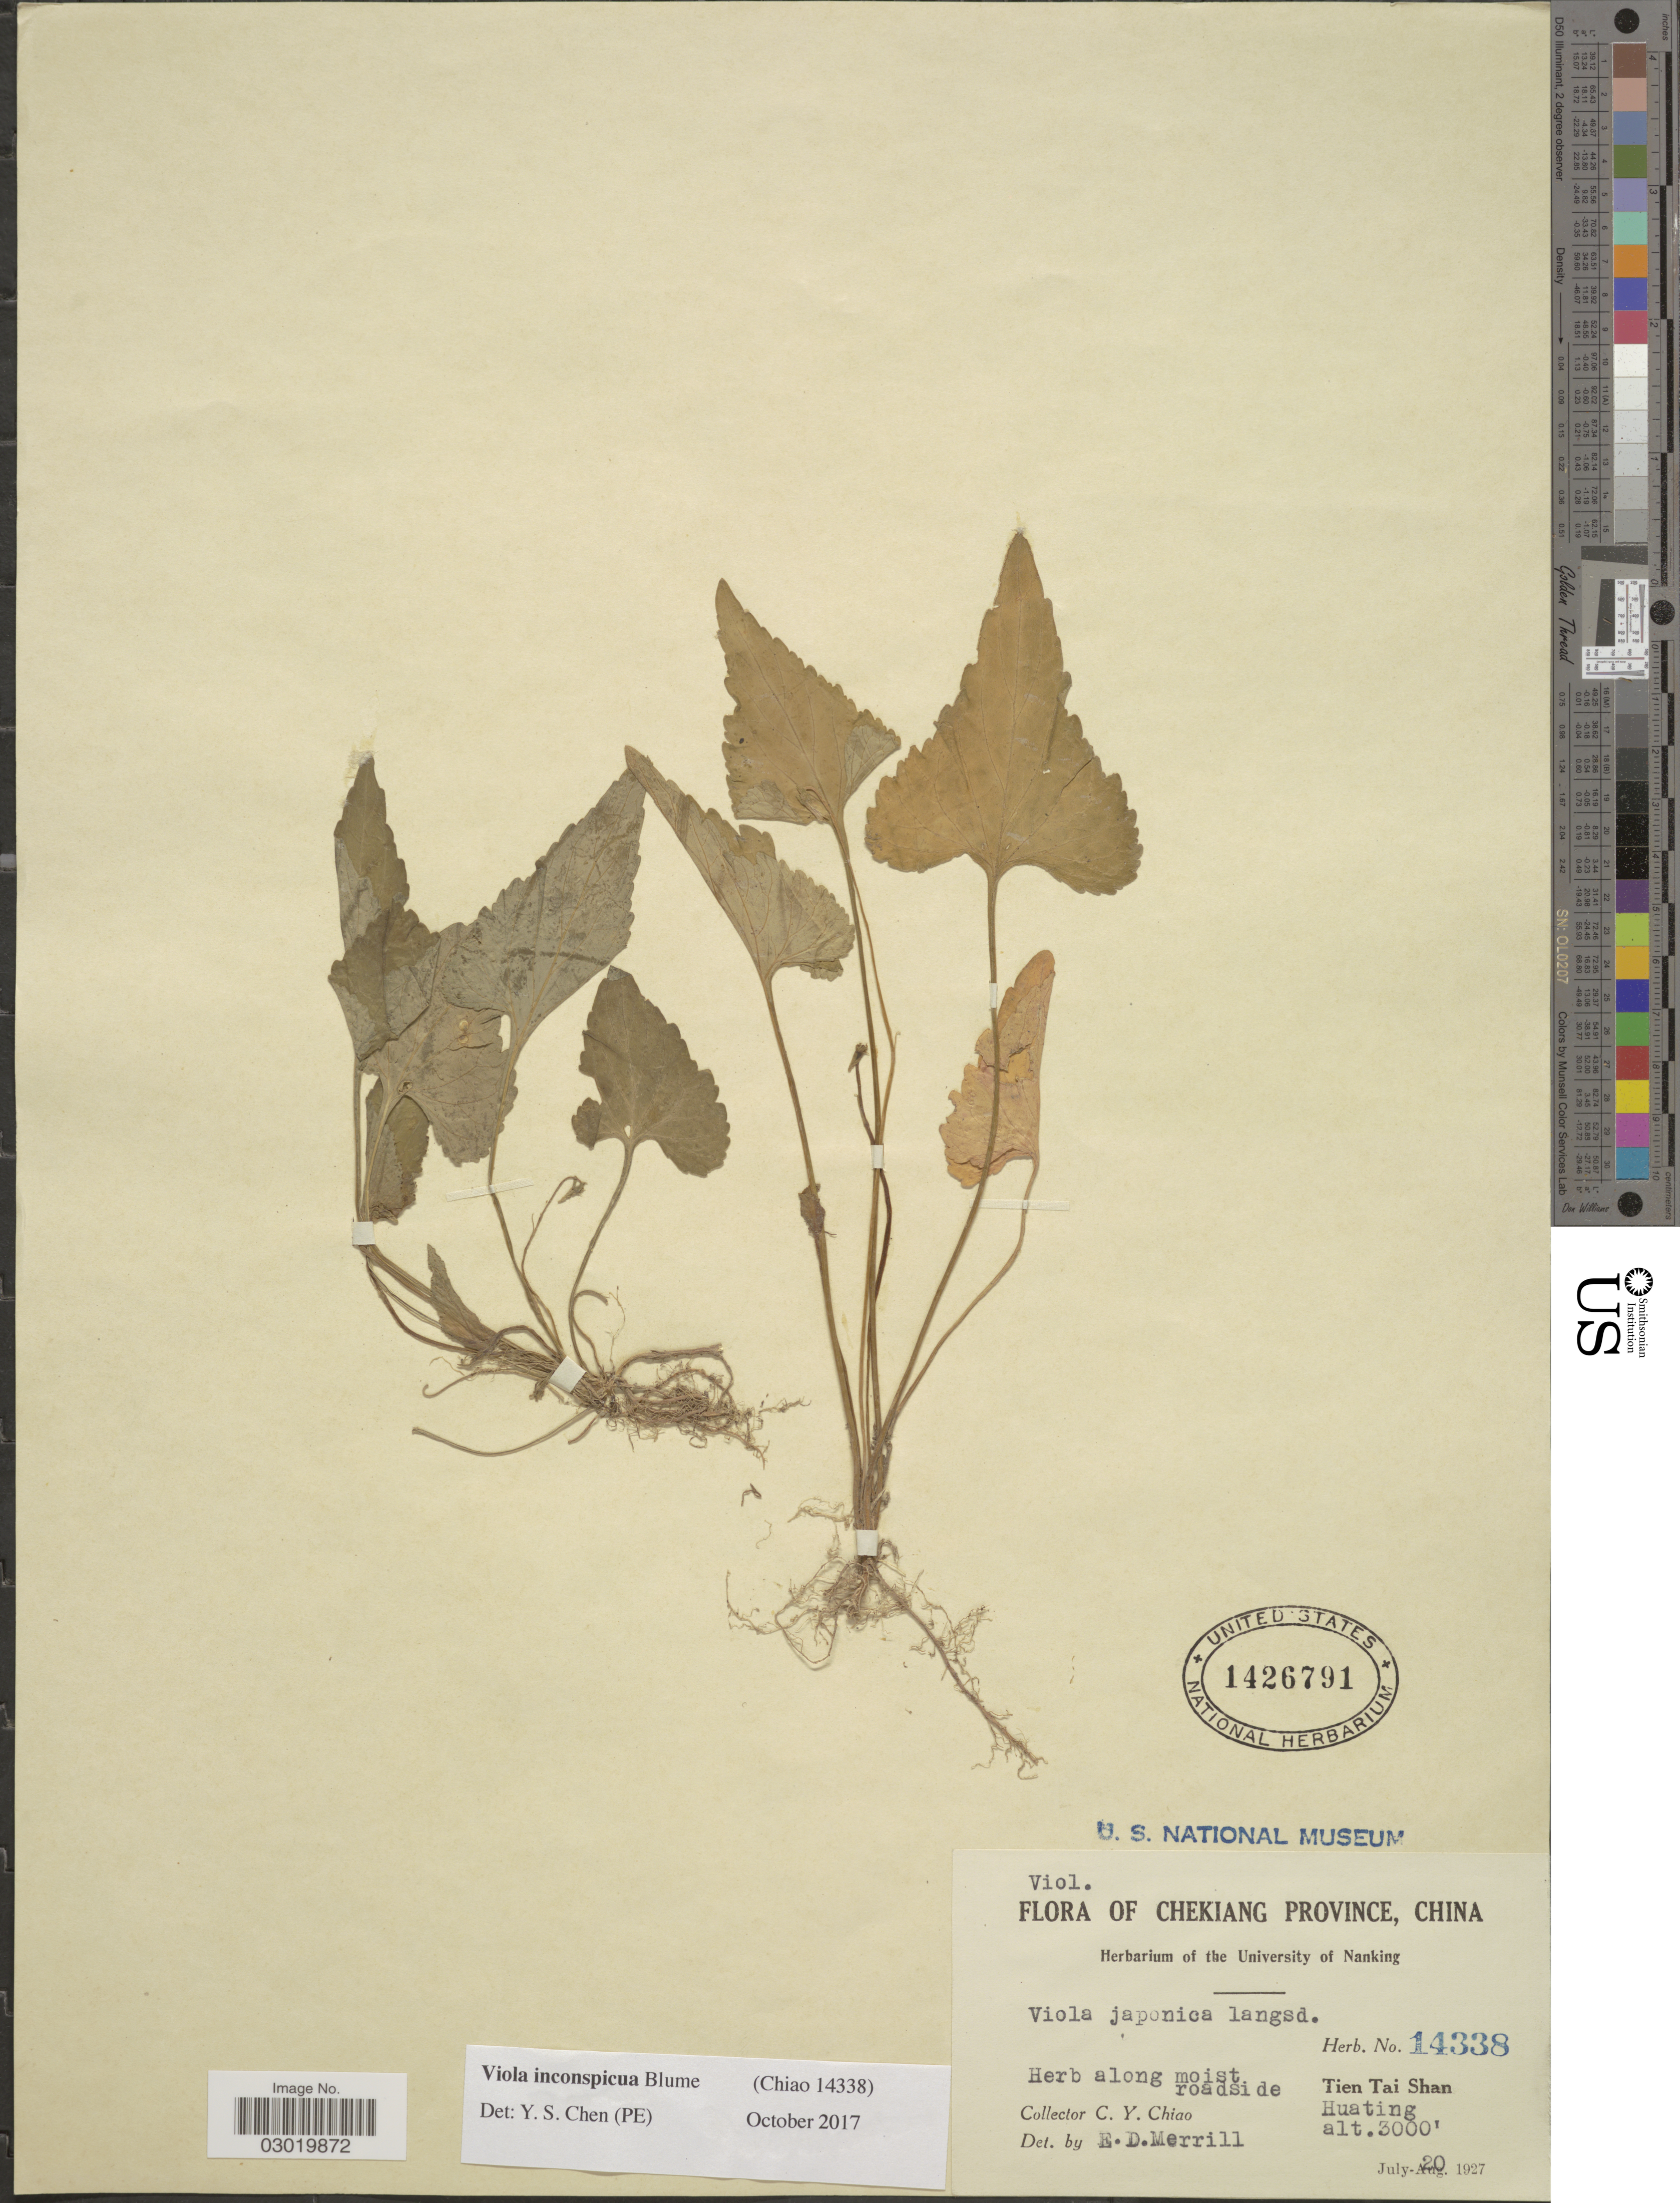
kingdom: Plantae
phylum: Tracheophyta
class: Magnoliopsida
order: Malpighiales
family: Violaceae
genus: Viola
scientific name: Viola inconspicua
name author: Blume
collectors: C. Y. Chiao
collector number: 14338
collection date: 1927-07-20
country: China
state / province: Zhejiang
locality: Chekiang Province. Tien Tai Shan. Huating.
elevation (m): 914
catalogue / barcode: US 1426791